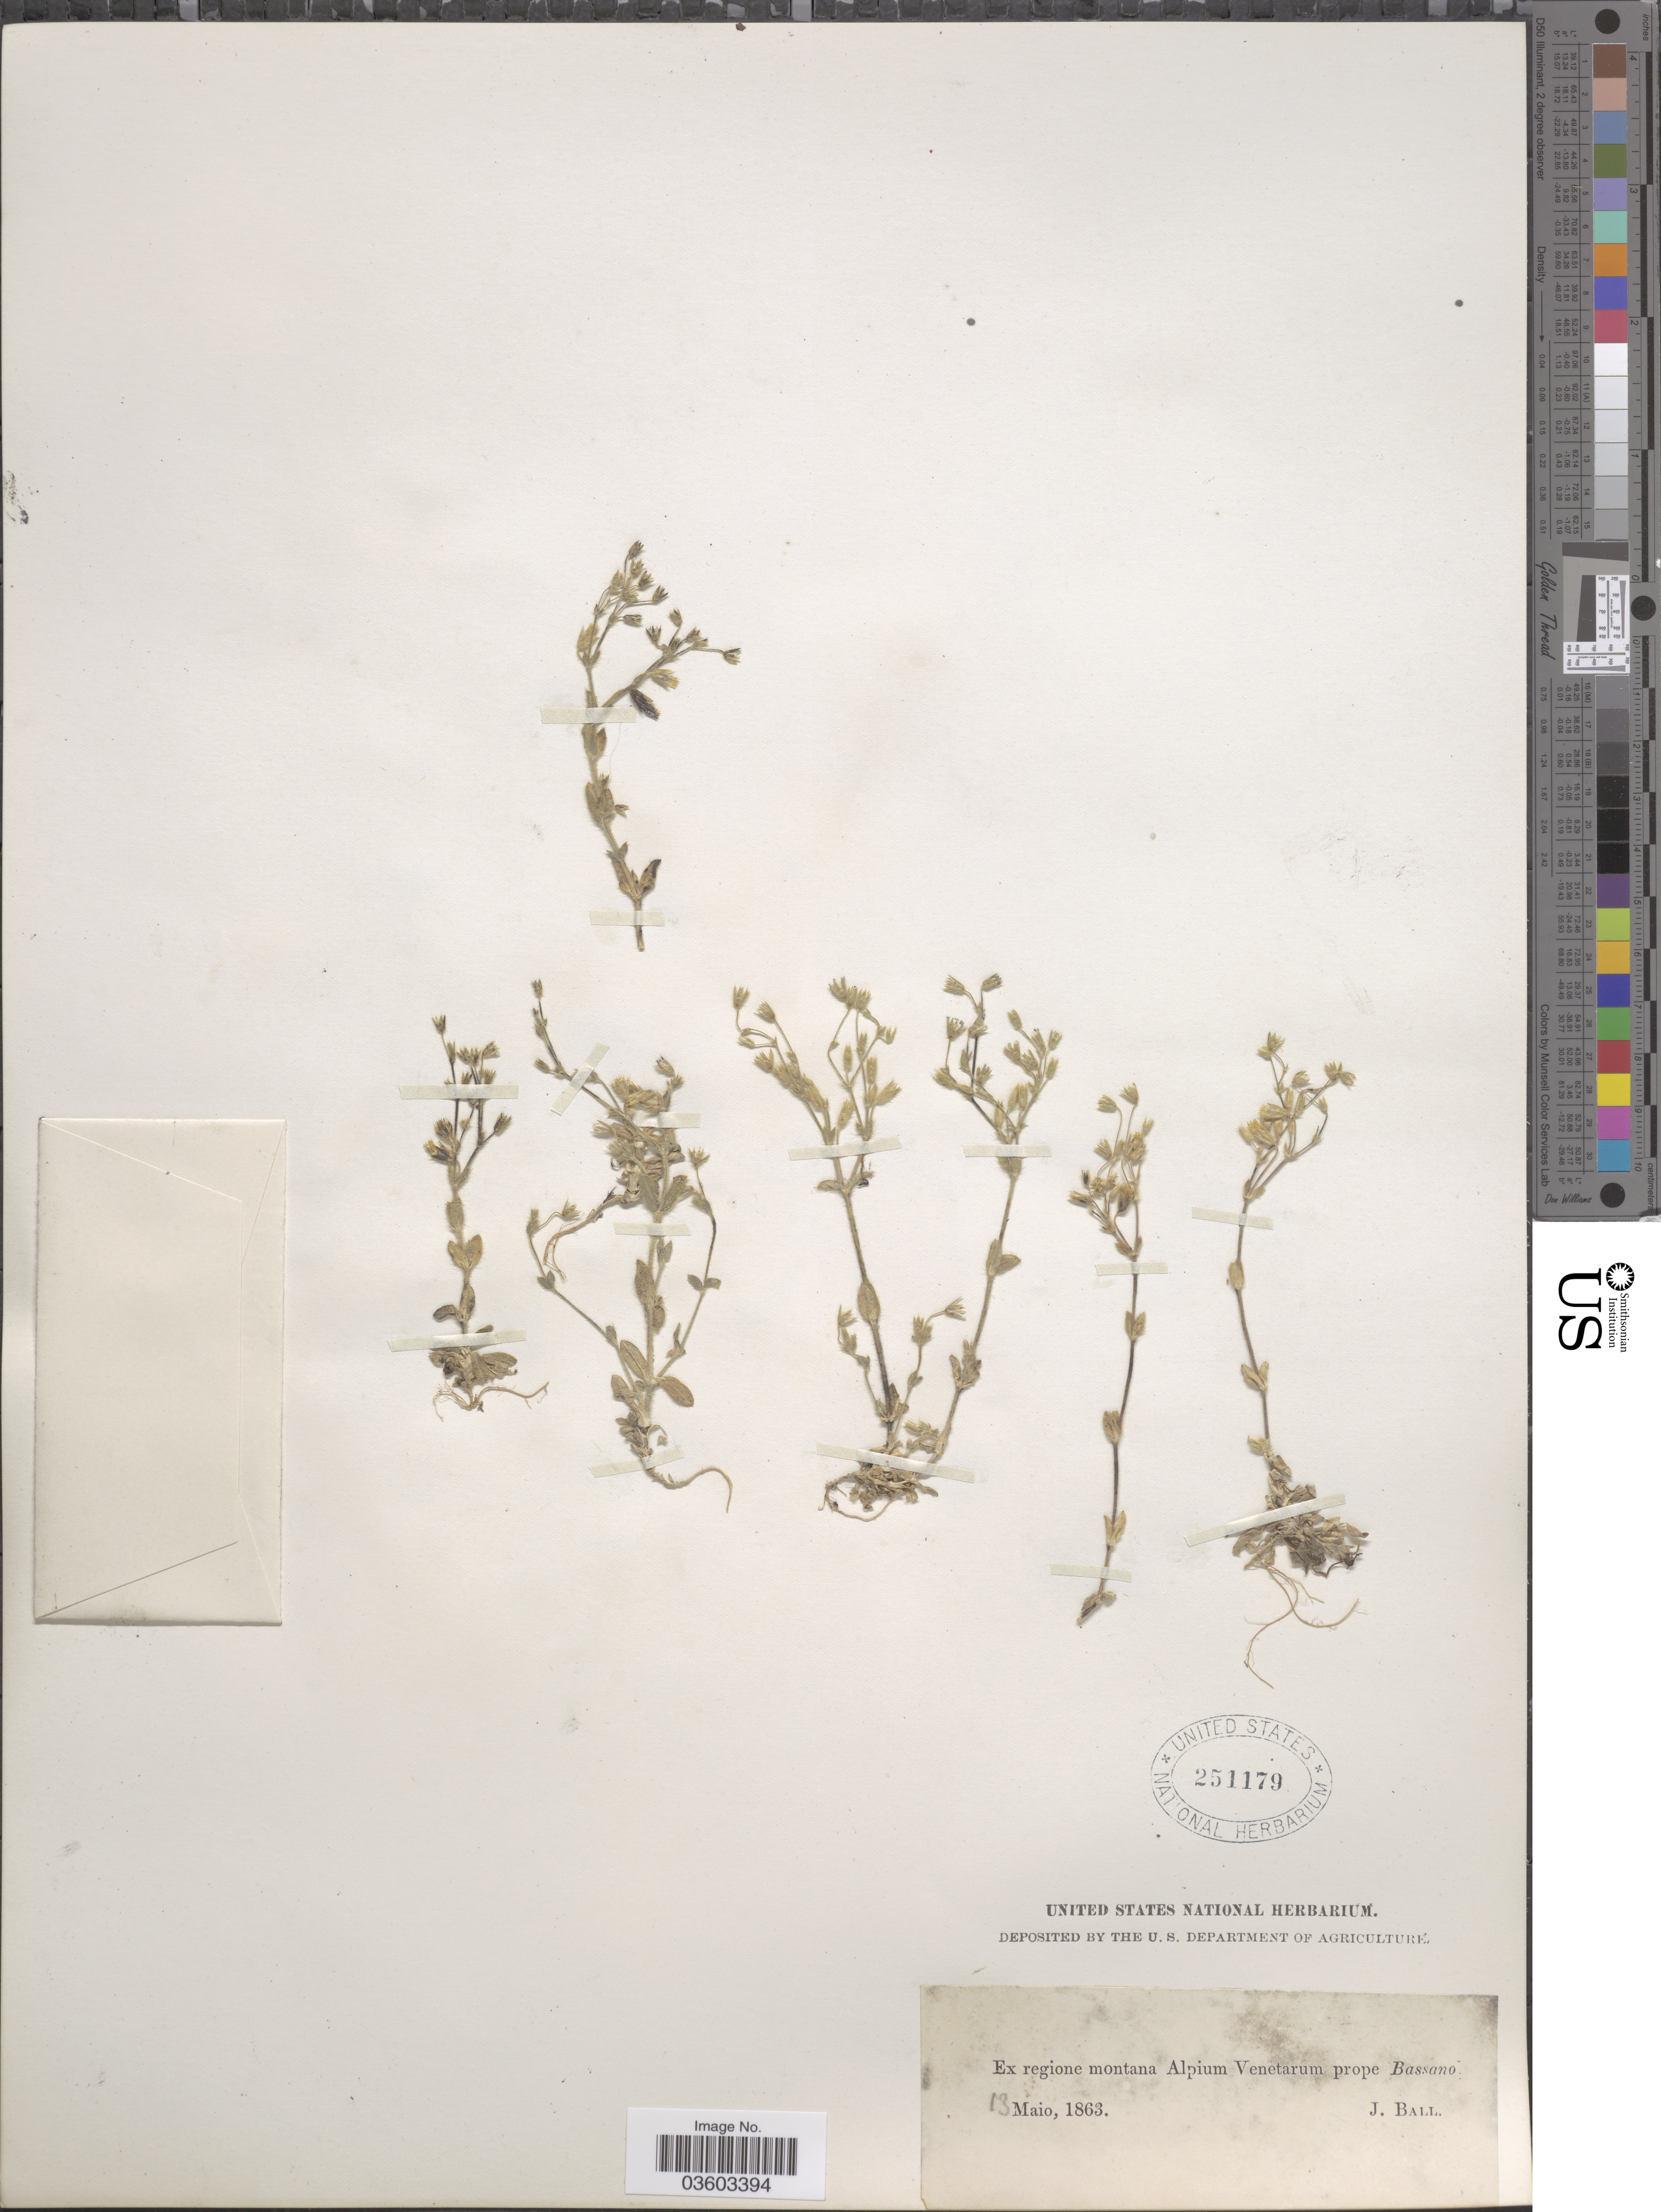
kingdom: Plantae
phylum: Tracheophyta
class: Magnoliopsida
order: Caryophyllales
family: Caryophyllaceae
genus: Cerastium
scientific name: Cerastium sp.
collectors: J. Ball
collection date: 1863-05-13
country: Italy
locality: Ex regione montana Alpium Venetarum prope Bassano.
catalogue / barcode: US 251179